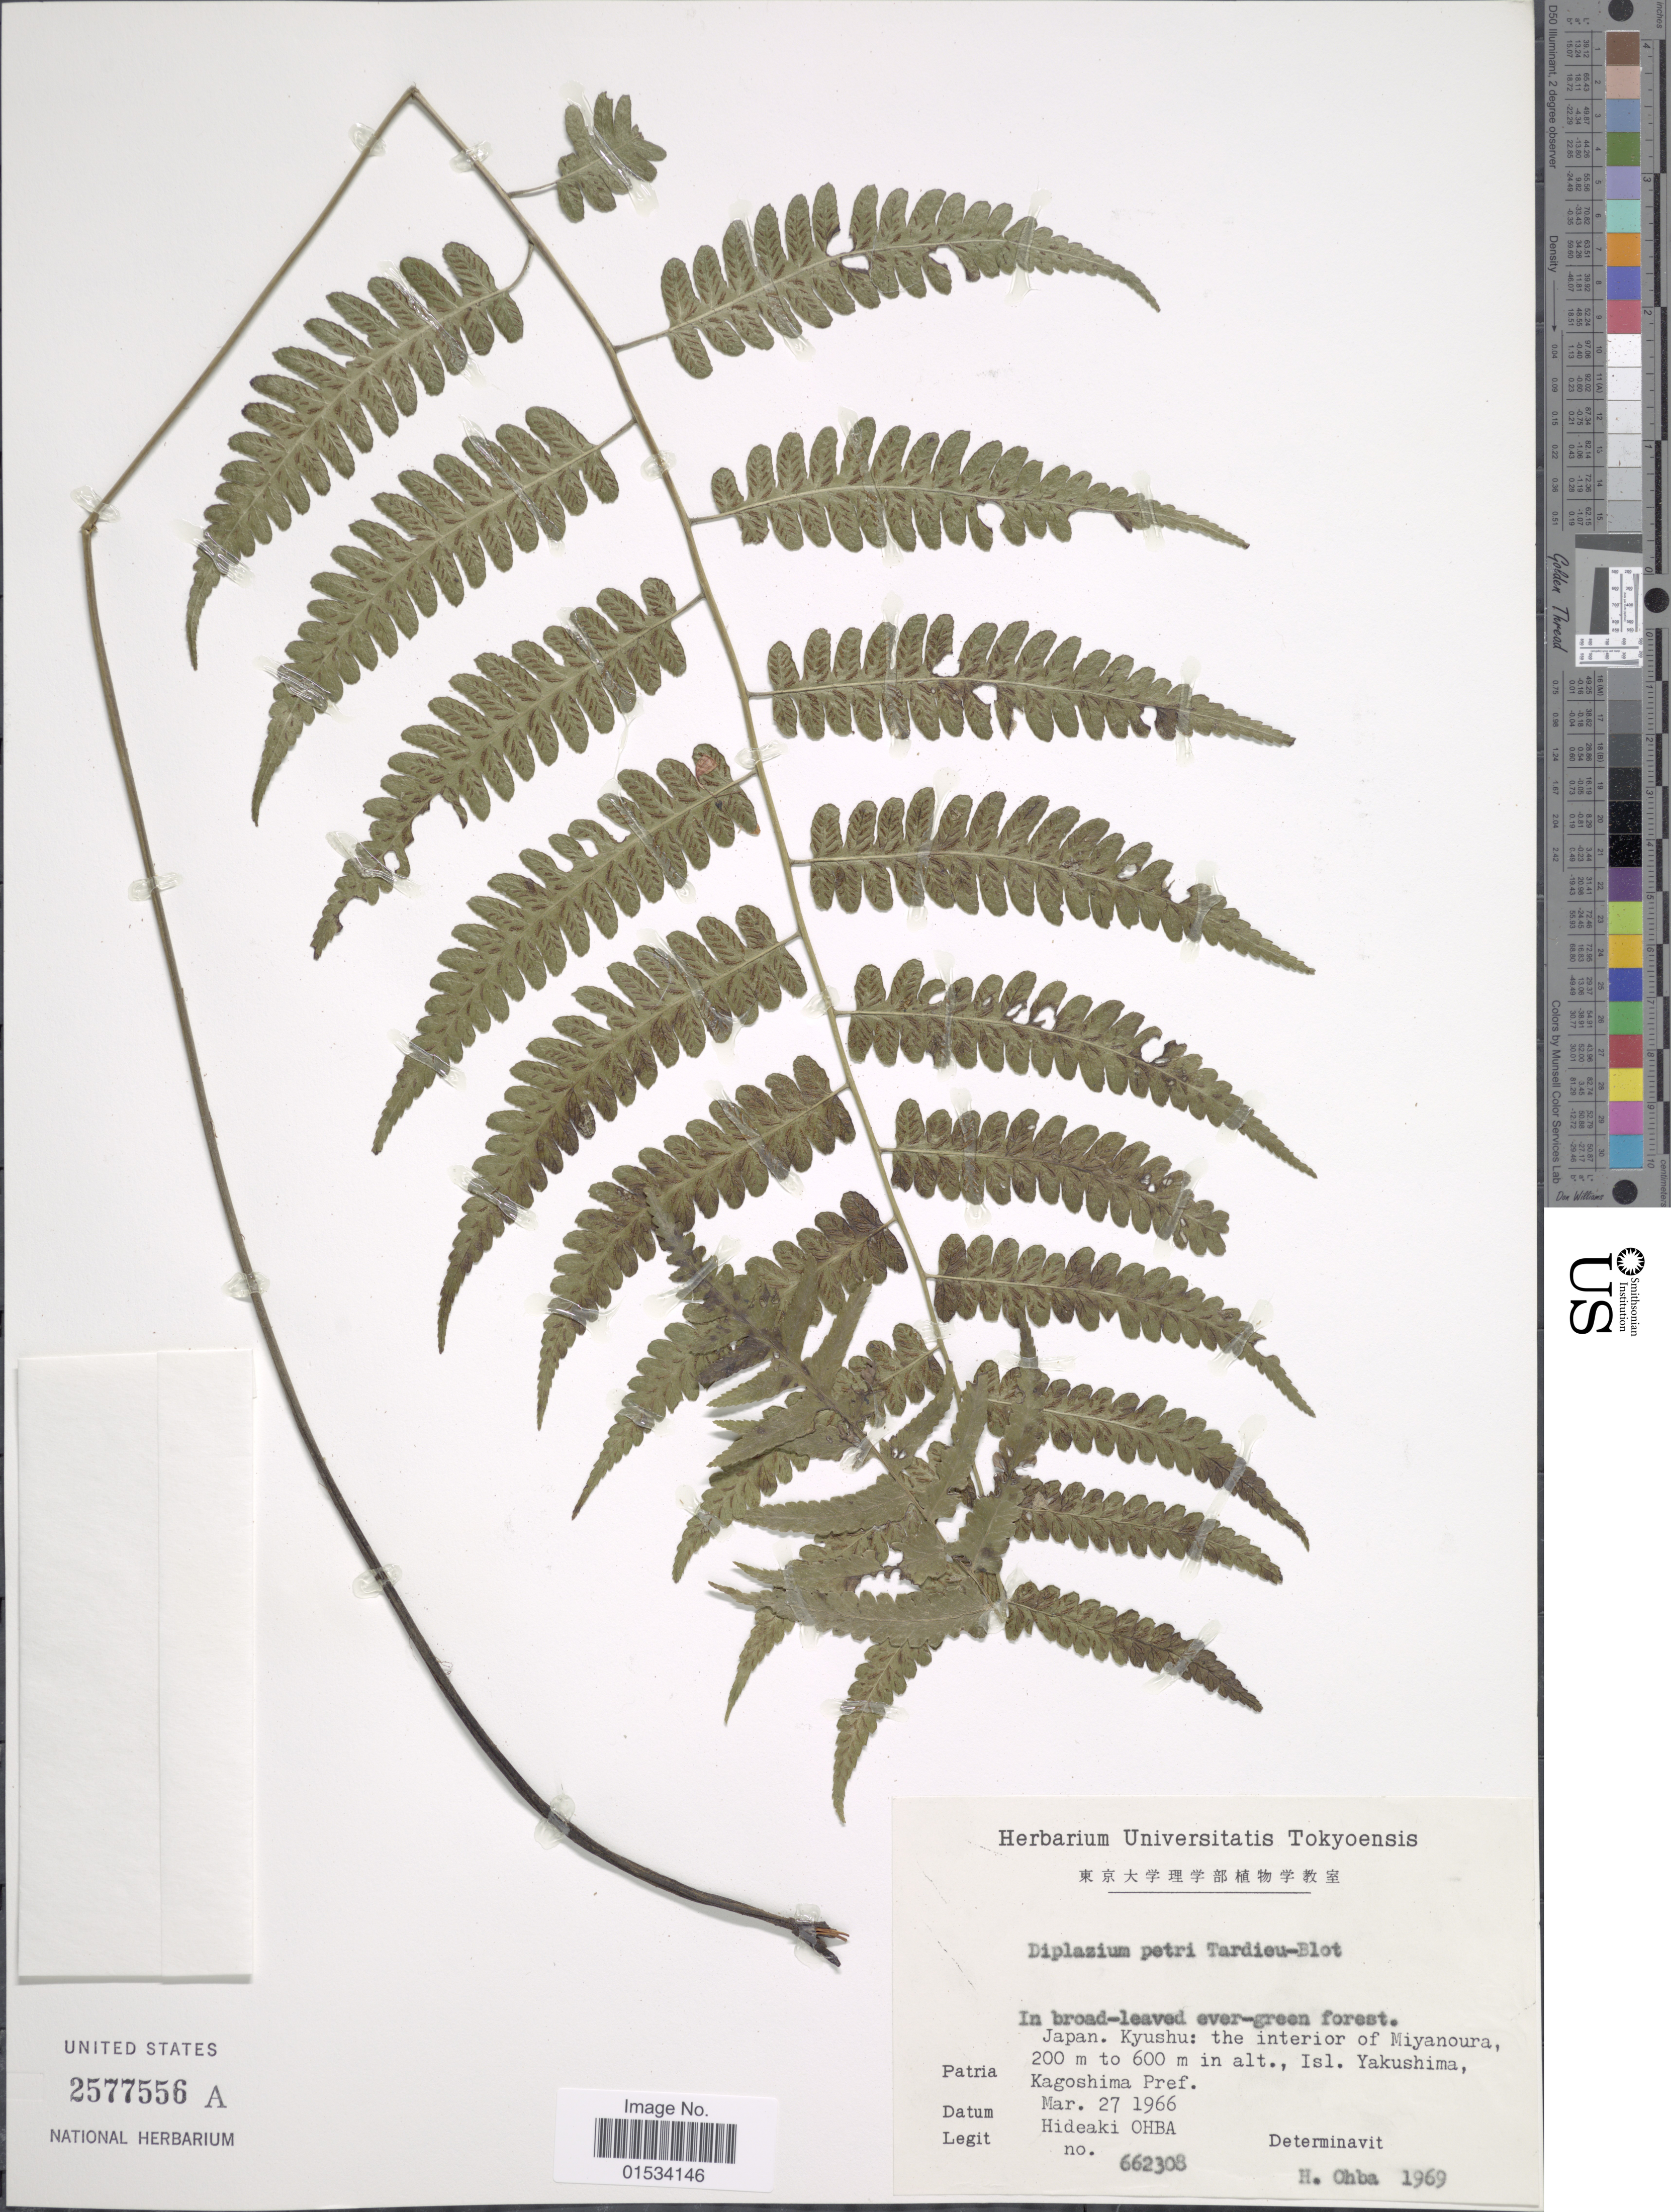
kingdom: Plantae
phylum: Tracheophyta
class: Polypodiopsida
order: Polypodiales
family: Athyriaceae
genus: Diplazium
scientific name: Diplazium petri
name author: Tardieu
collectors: H. Ohba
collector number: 662308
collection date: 1966-03-27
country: Japan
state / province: Kagosima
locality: Kyushu: the interior of Miyanoura, Isl. Yakushima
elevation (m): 200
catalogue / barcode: US 2577556A